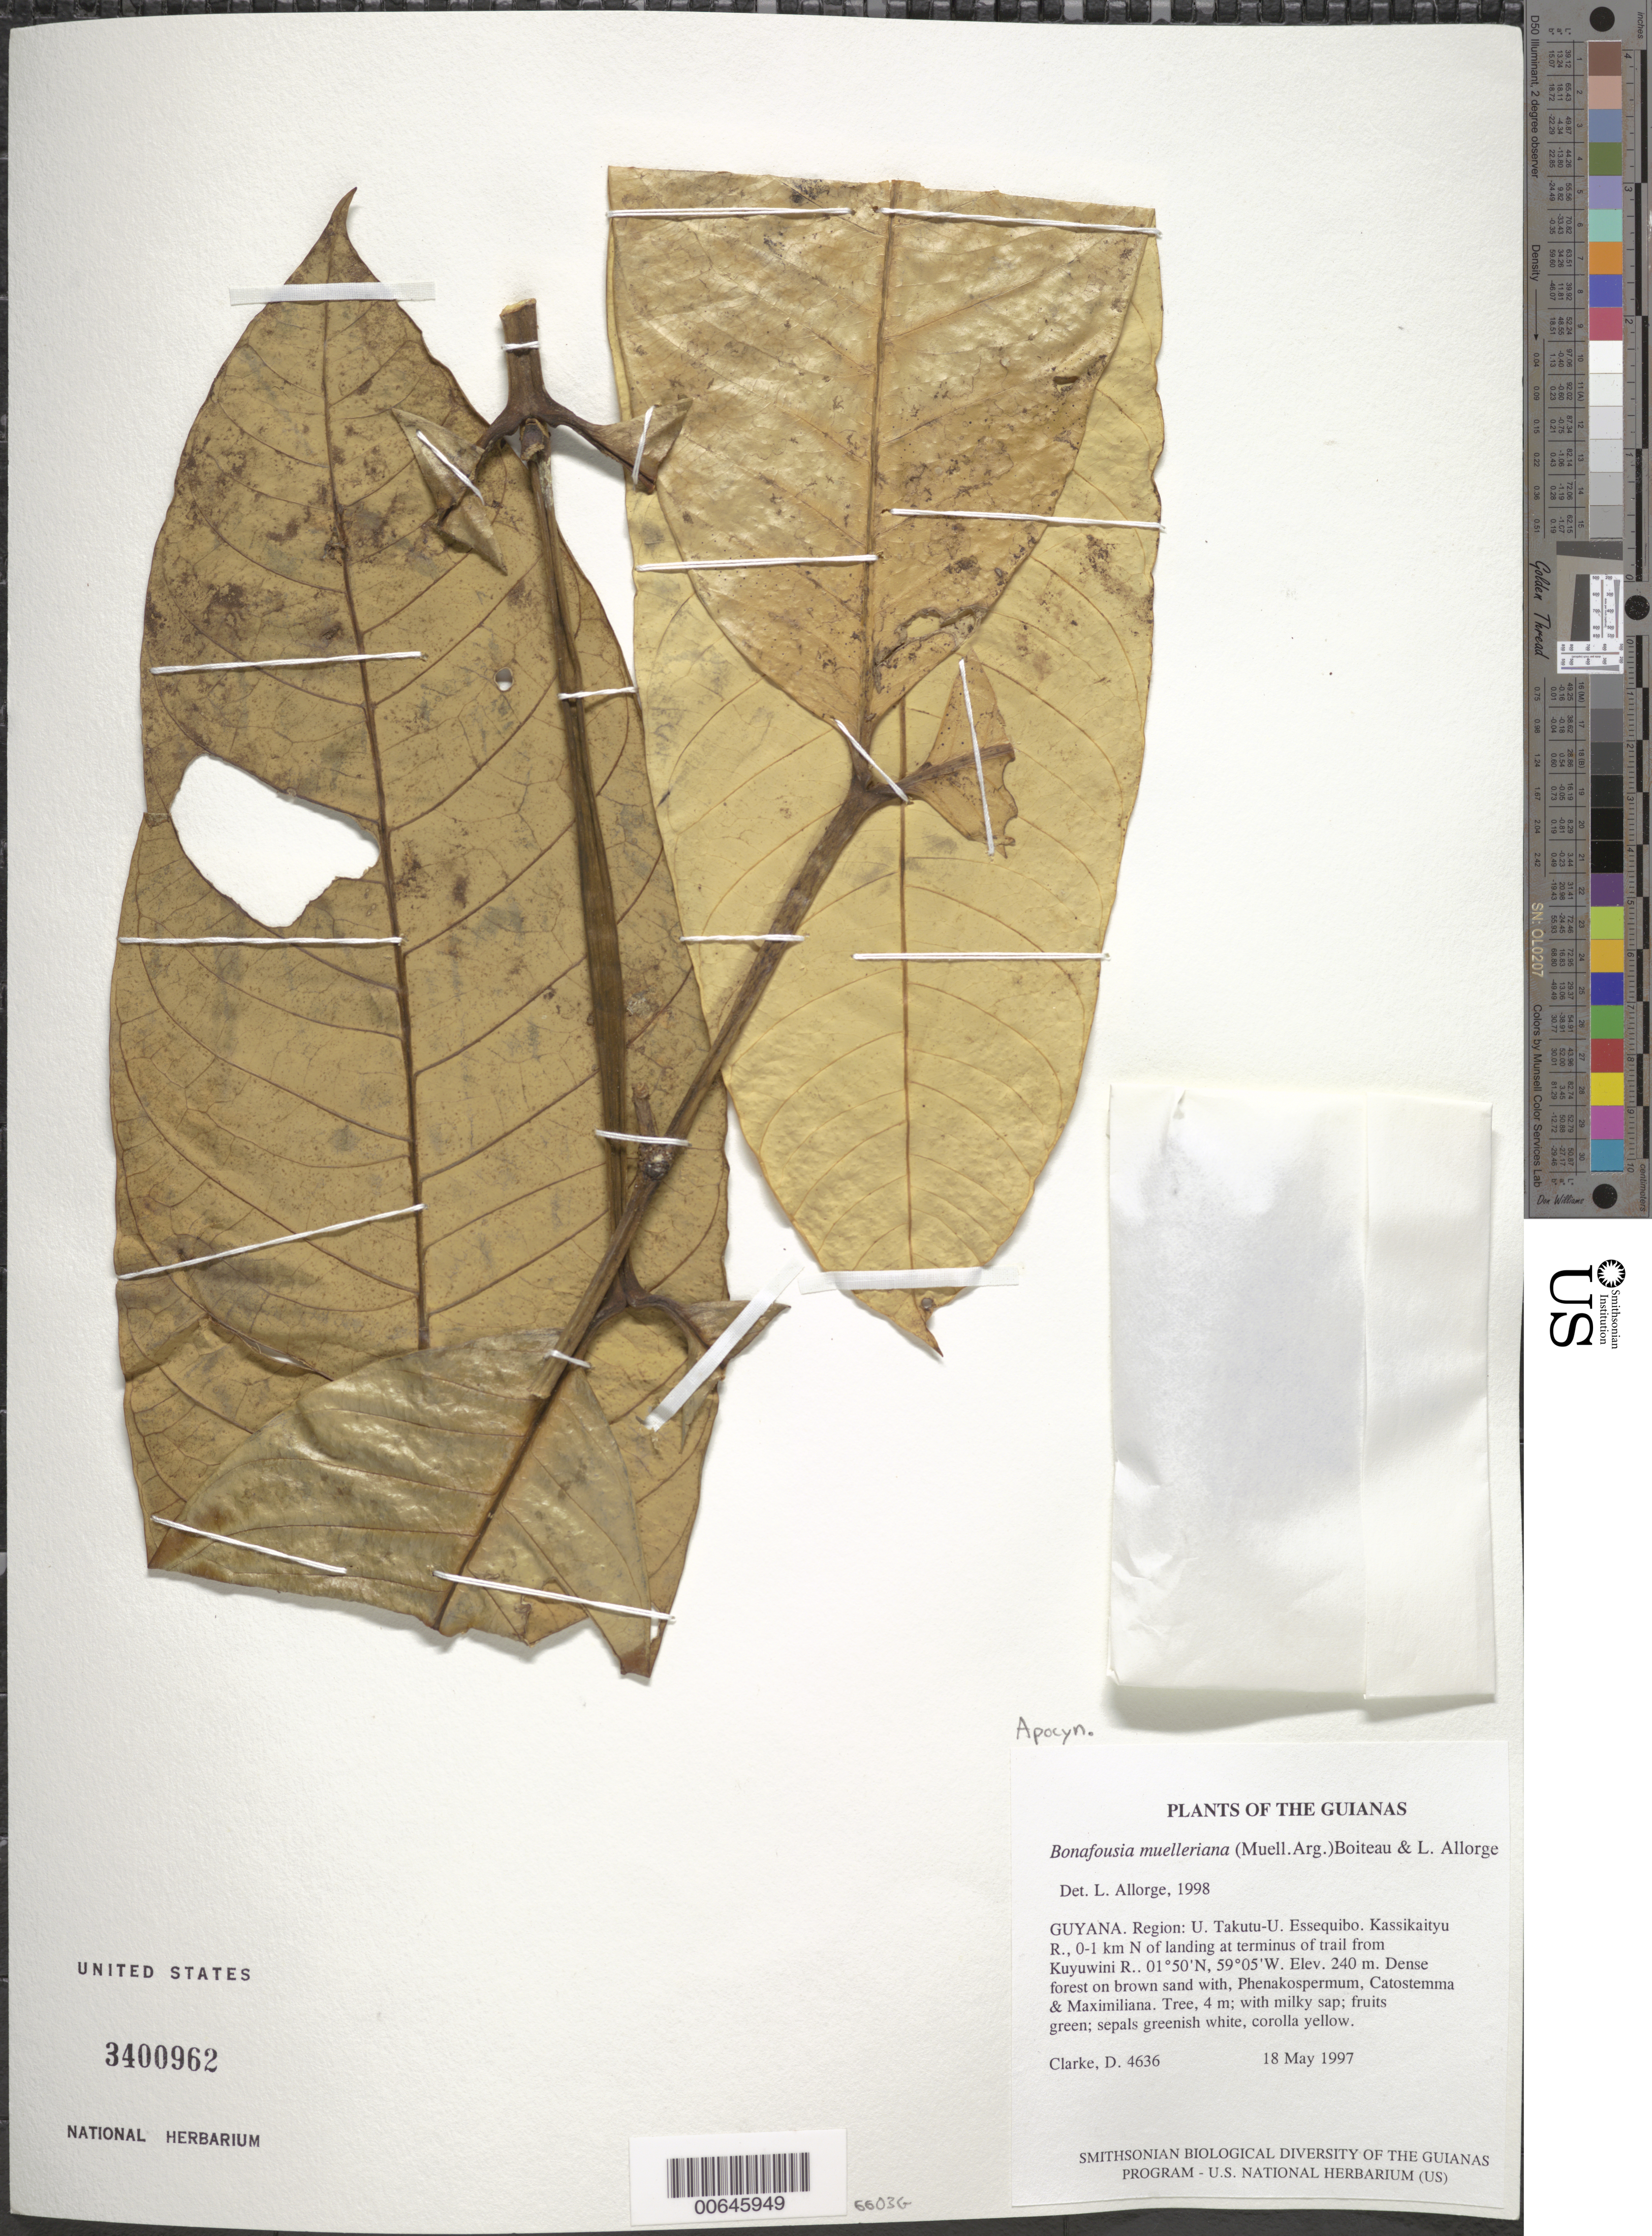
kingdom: Plantae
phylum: Tracheophyta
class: Magnoliopsida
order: Gentianales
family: Apocynaceae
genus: Bonafousia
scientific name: Bonafousia muelleriana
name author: (Mart. ex Müll. Arg.) Boiteau & L. Allorge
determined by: Allorge, L.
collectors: H. D. Clarke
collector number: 4636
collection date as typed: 18 May 1997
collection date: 1997-05-18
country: Guyana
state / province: U. Takutu-U. Essequibo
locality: Kassikaityu R., 0-1 km N of landing at terminus of trail from Kuyuwini R.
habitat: Dense forest on brown sand with, Phenakospermum, Catostemma & Maximiliana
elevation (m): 240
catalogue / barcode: US 3400962